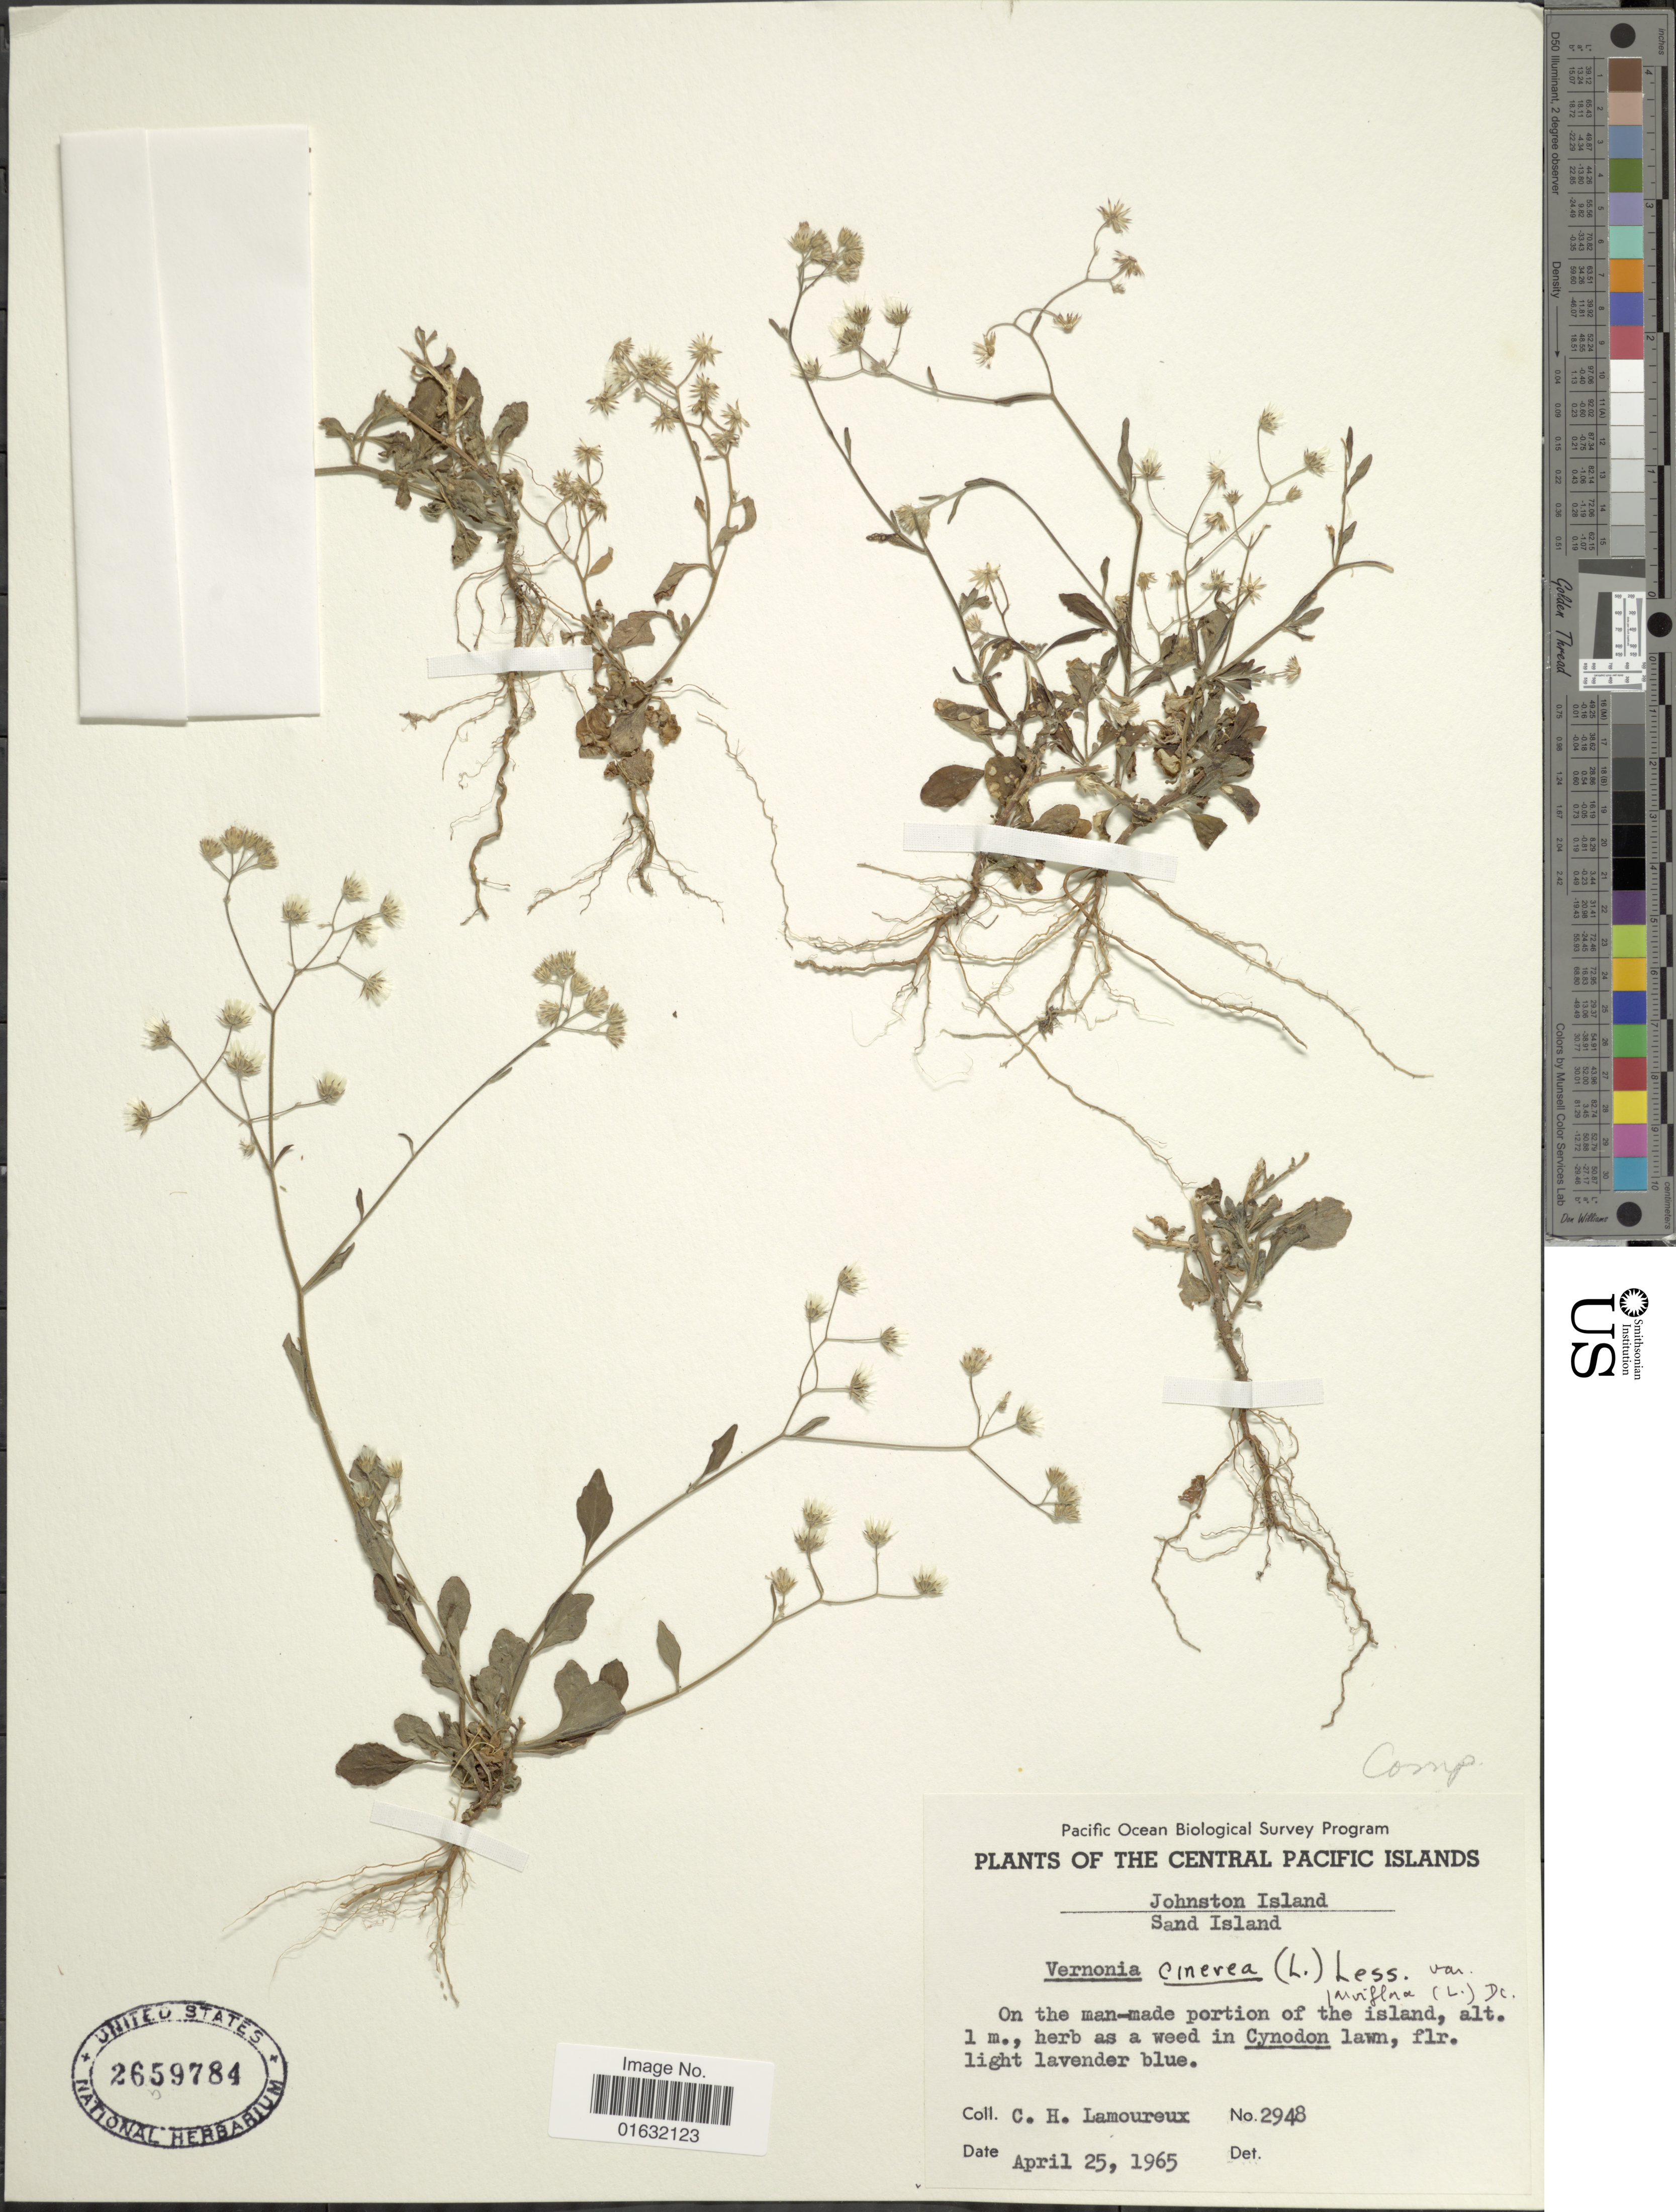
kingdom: Plantae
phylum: Tracheophyta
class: Magnoliopsida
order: Asterales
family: Asteraceae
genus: Cyanthillium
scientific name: Cyanthillium cinereum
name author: (L.) H. Rob.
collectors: C. H. Lamoureux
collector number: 2948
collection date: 1965-04-25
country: U.S. Administered Pacific Islands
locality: The Central Pacific Islands, Johnston Island, Sand Island, on the man-made portion of the island.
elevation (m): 1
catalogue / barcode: US 22659784